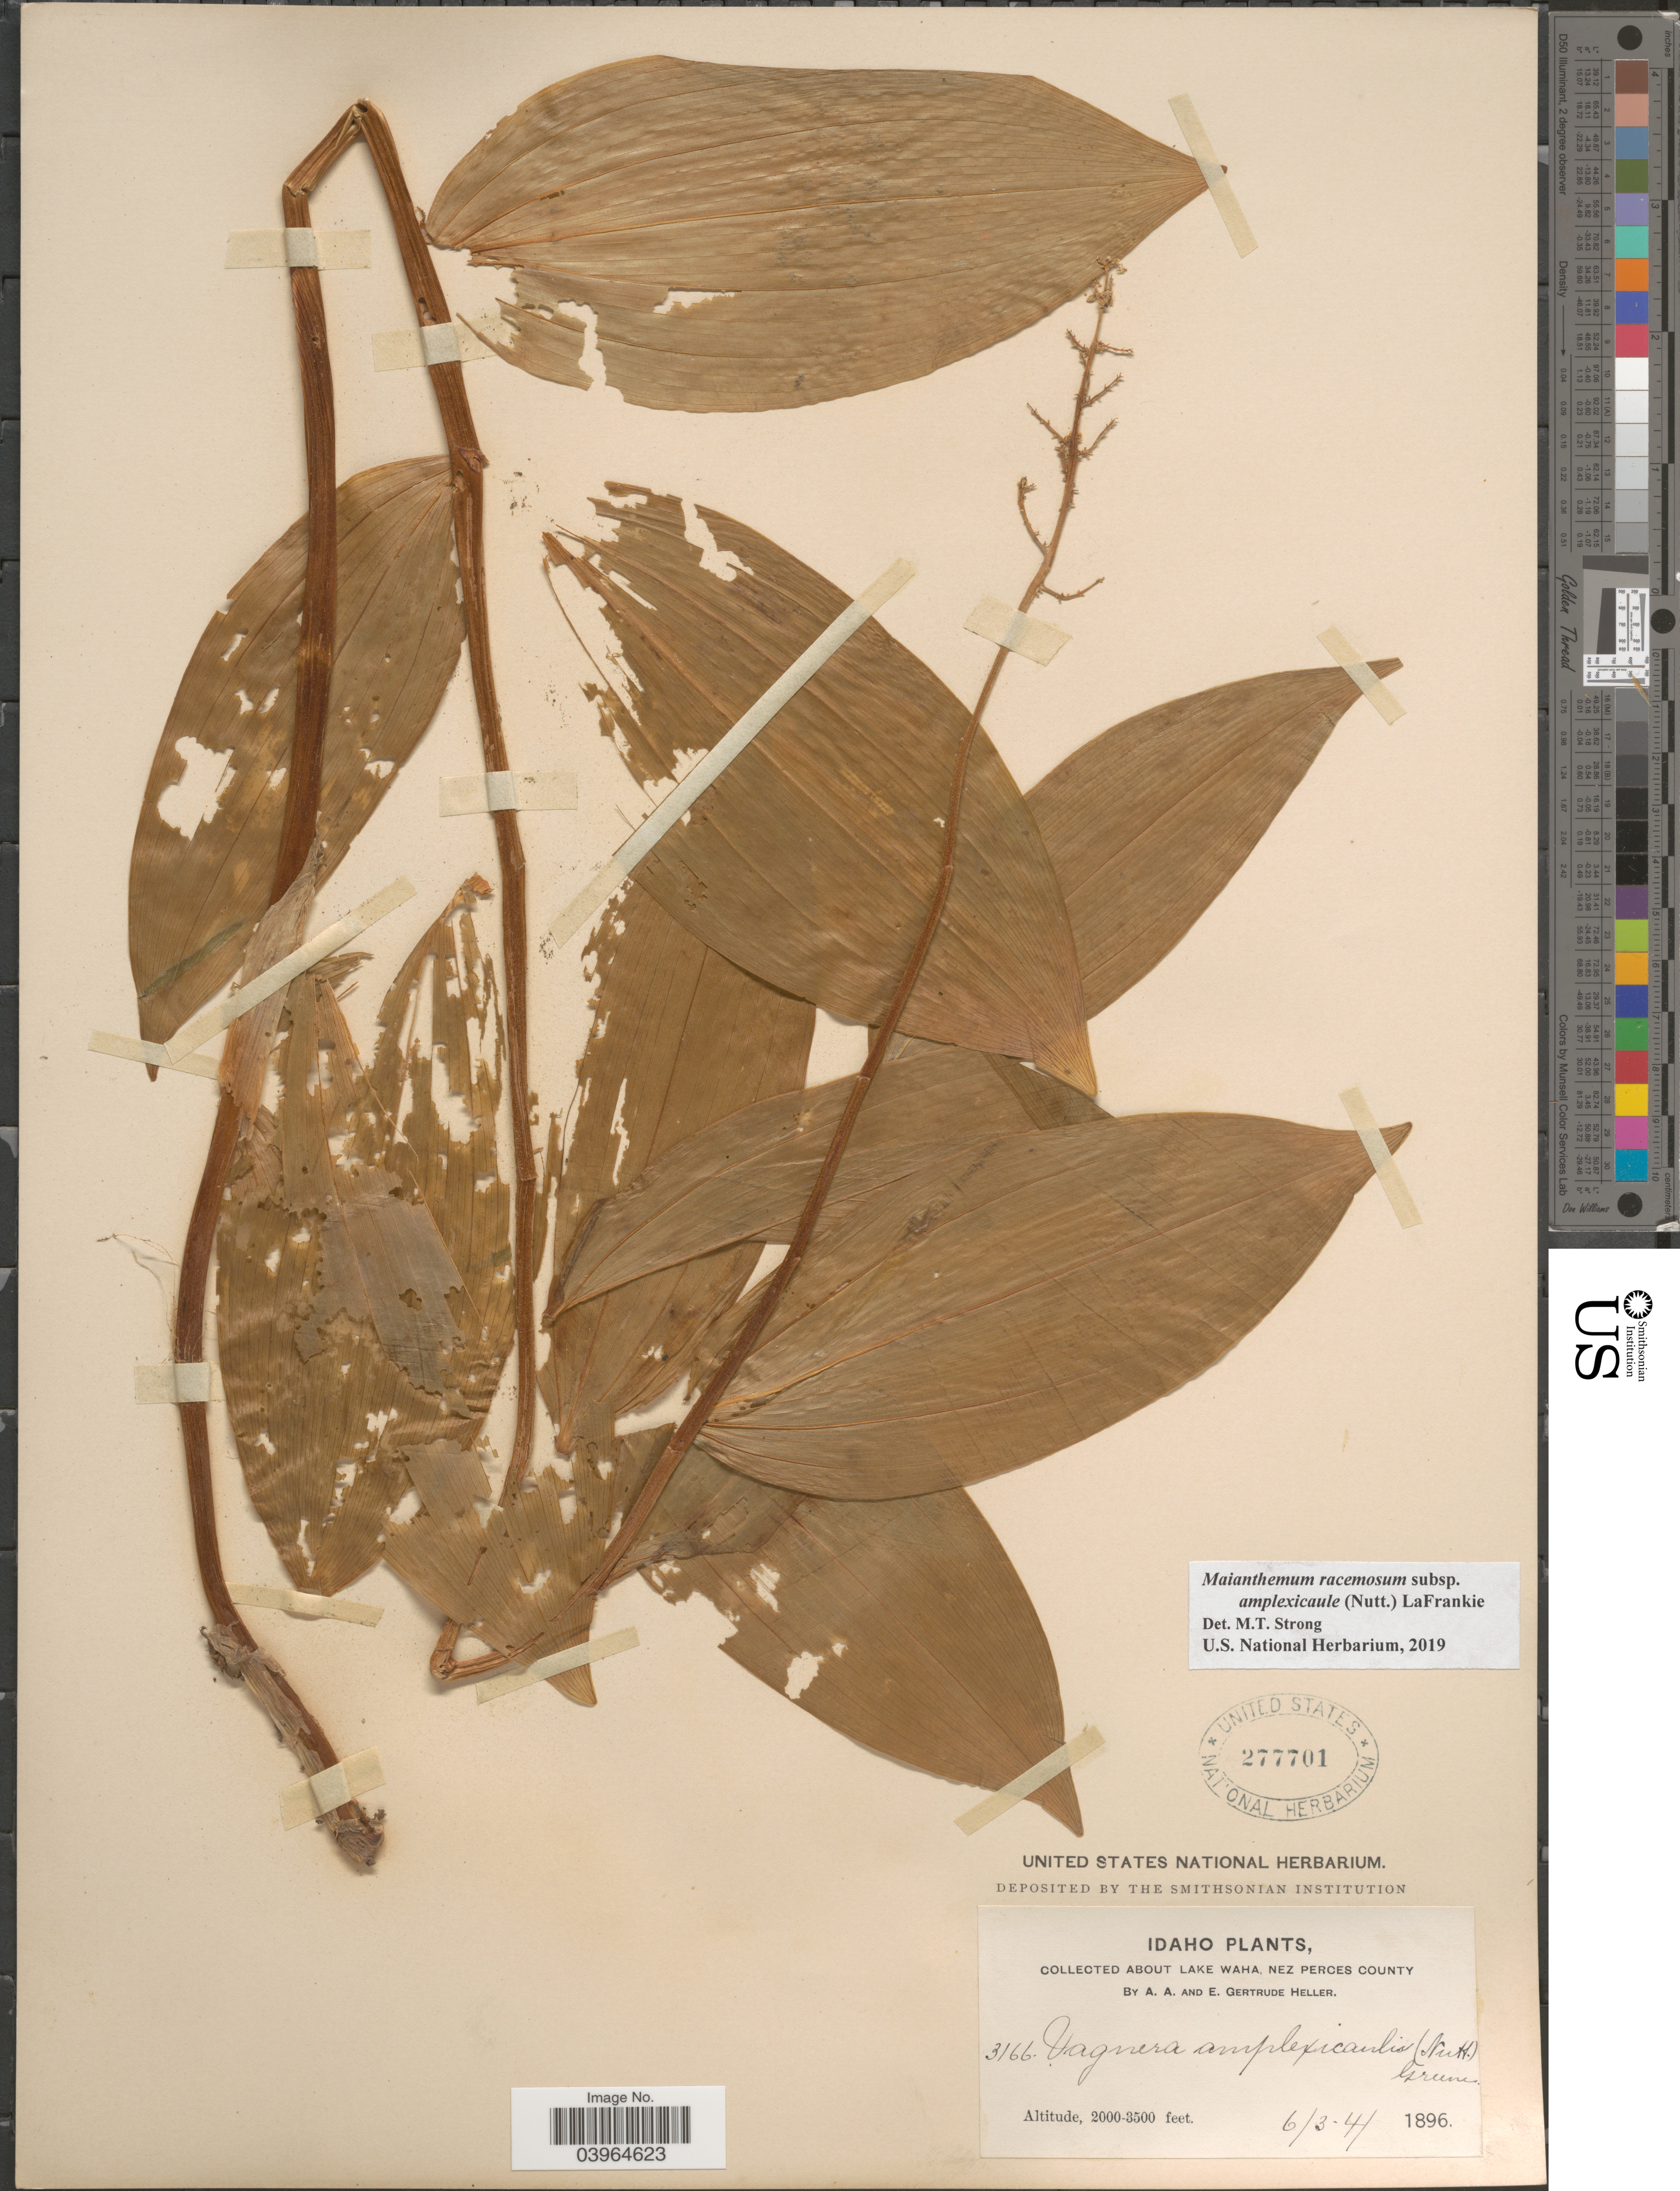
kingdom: Plantae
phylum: Tracheophyta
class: Liliopsida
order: Asparagales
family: Asparagaceae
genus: Maianthemum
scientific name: Maianthemum racemosum subsp. amplexicaule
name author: (Nutt.) LaFrankie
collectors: A. A. Heller & E. G. Heller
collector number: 3166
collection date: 1896-06-03/1896-06-04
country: United States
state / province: Idaho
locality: About Lake Waha, Nez Perces County.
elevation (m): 610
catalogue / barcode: US 277701